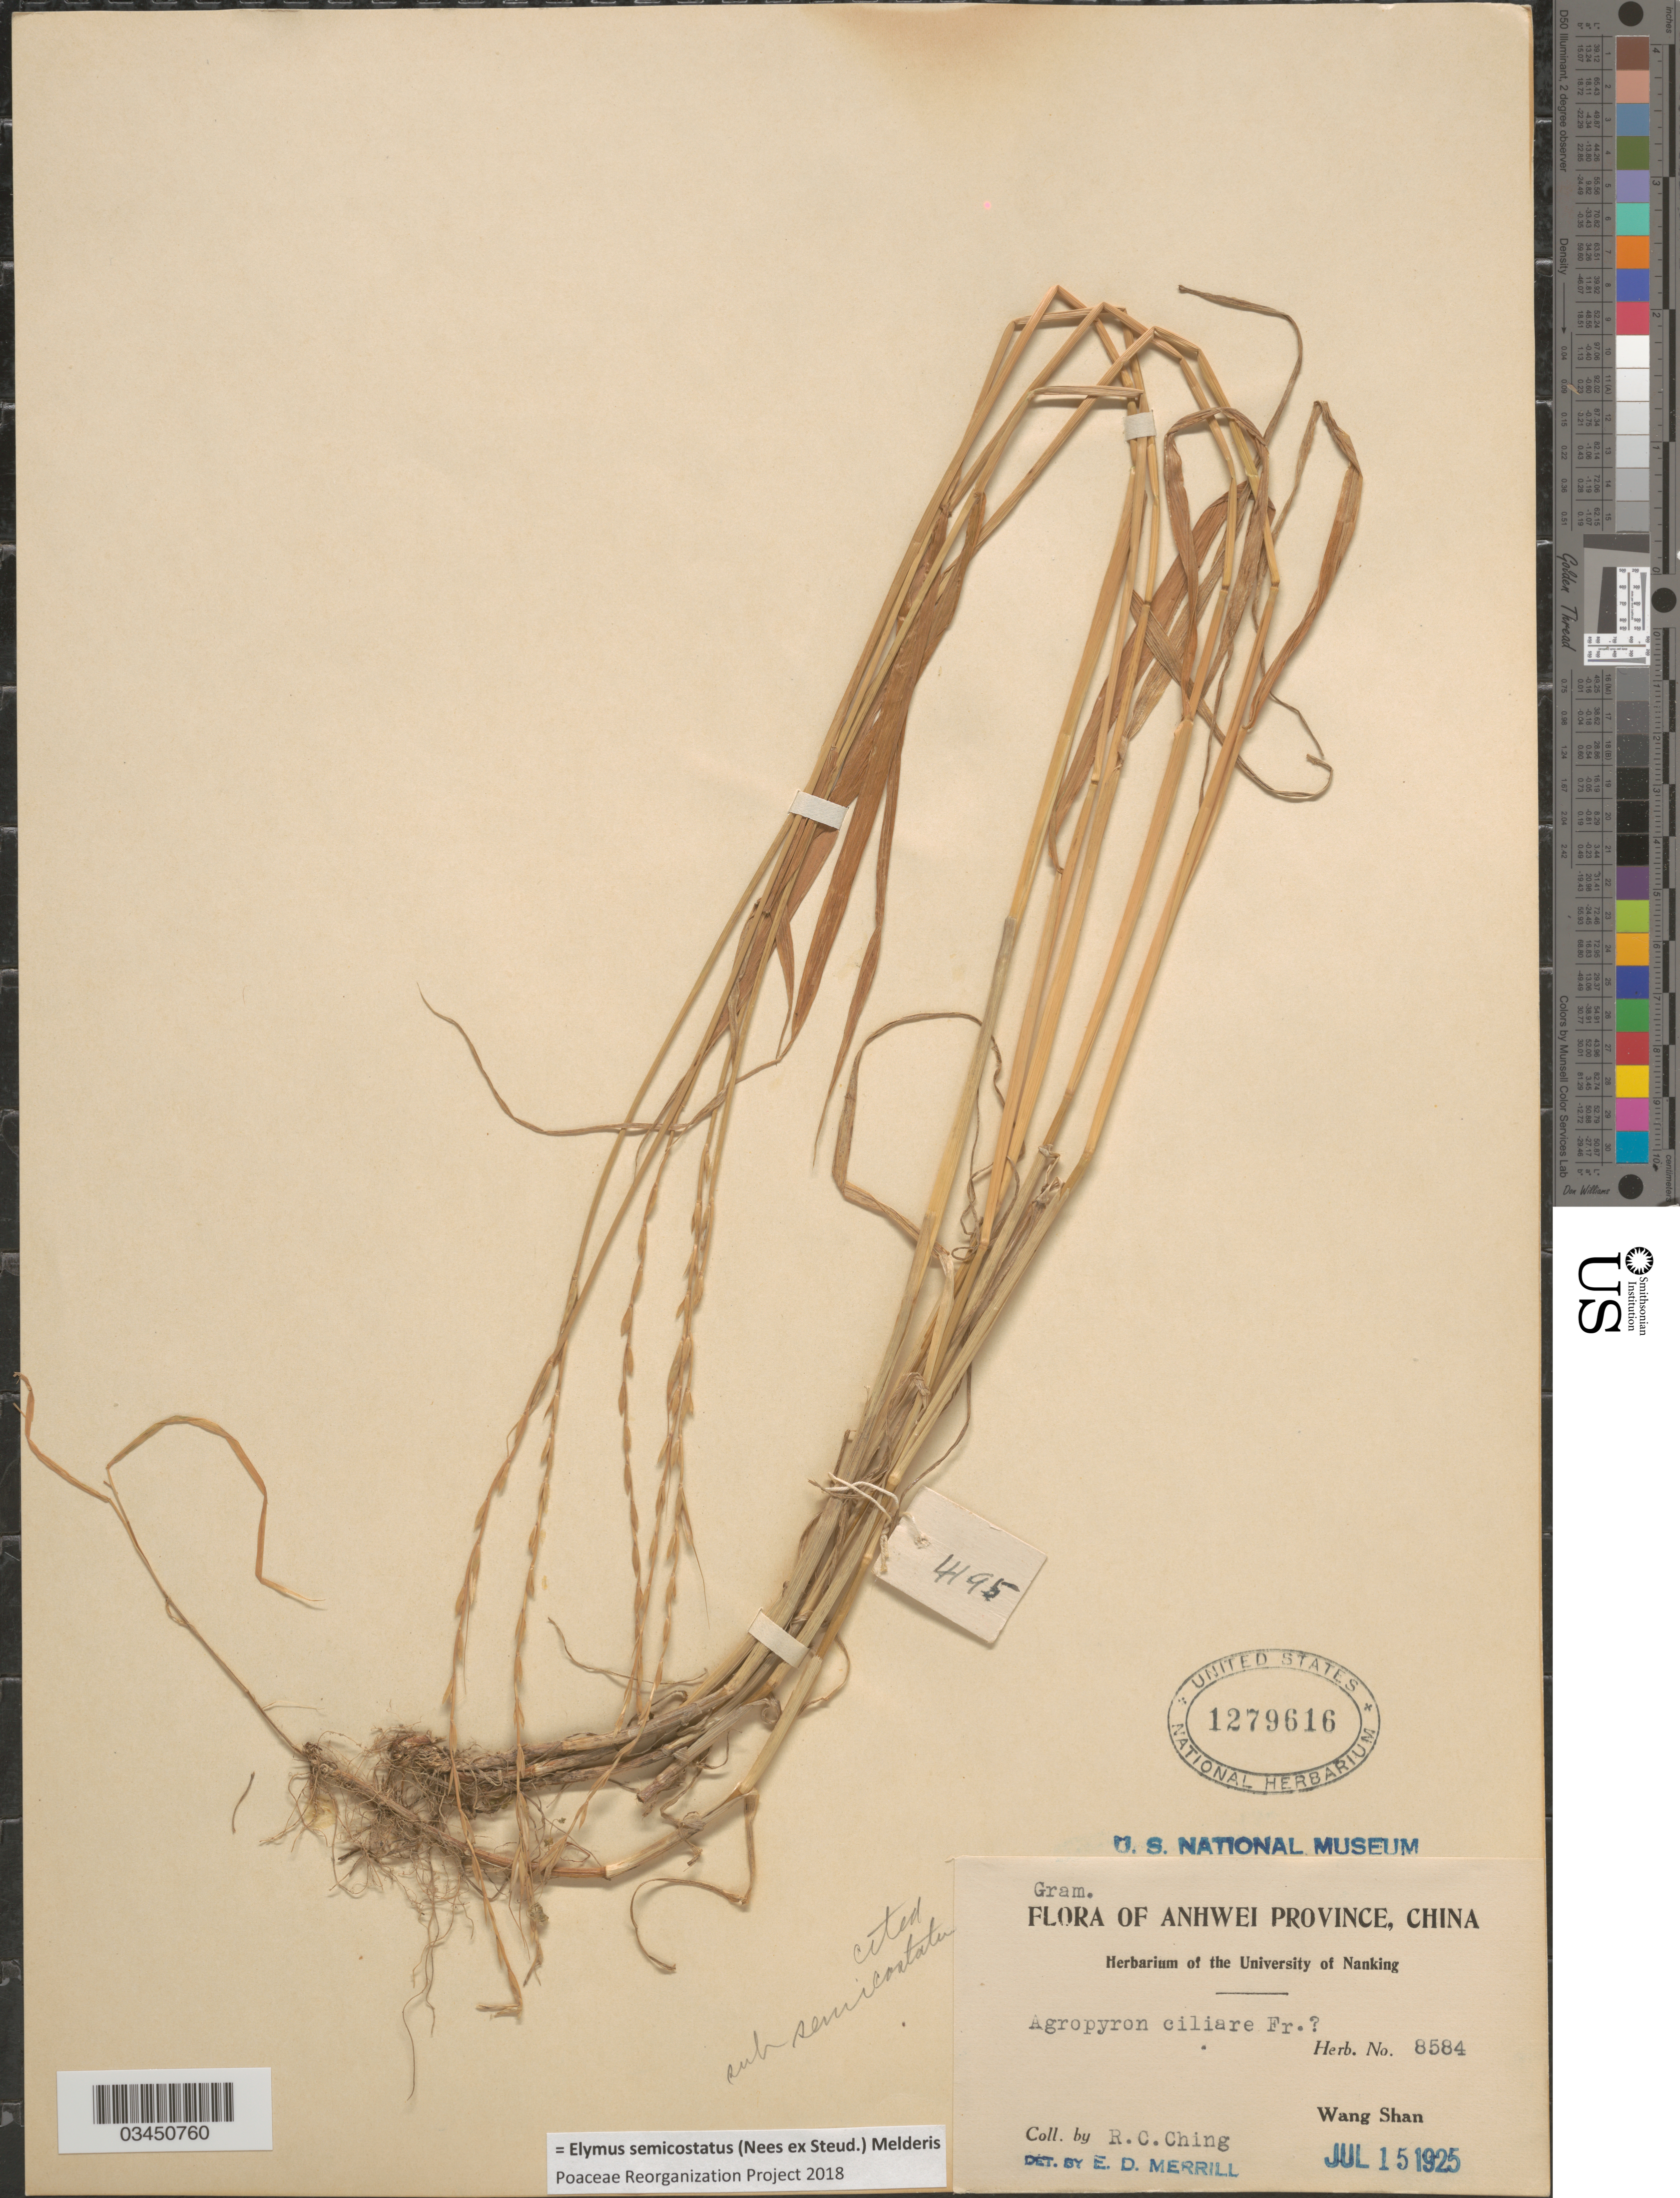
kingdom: Plantae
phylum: Tracheophyta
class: Liliopsida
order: Poales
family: Poaceae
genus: Elymus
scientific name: Elymus semicostatus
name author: (Nees ex Steud.) Melderis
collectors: R. C. Ching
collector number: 8584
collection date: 1925-07-15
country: China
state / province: Anhui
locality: Anhwei Province. Wang Shan.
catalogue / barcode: US 1279616